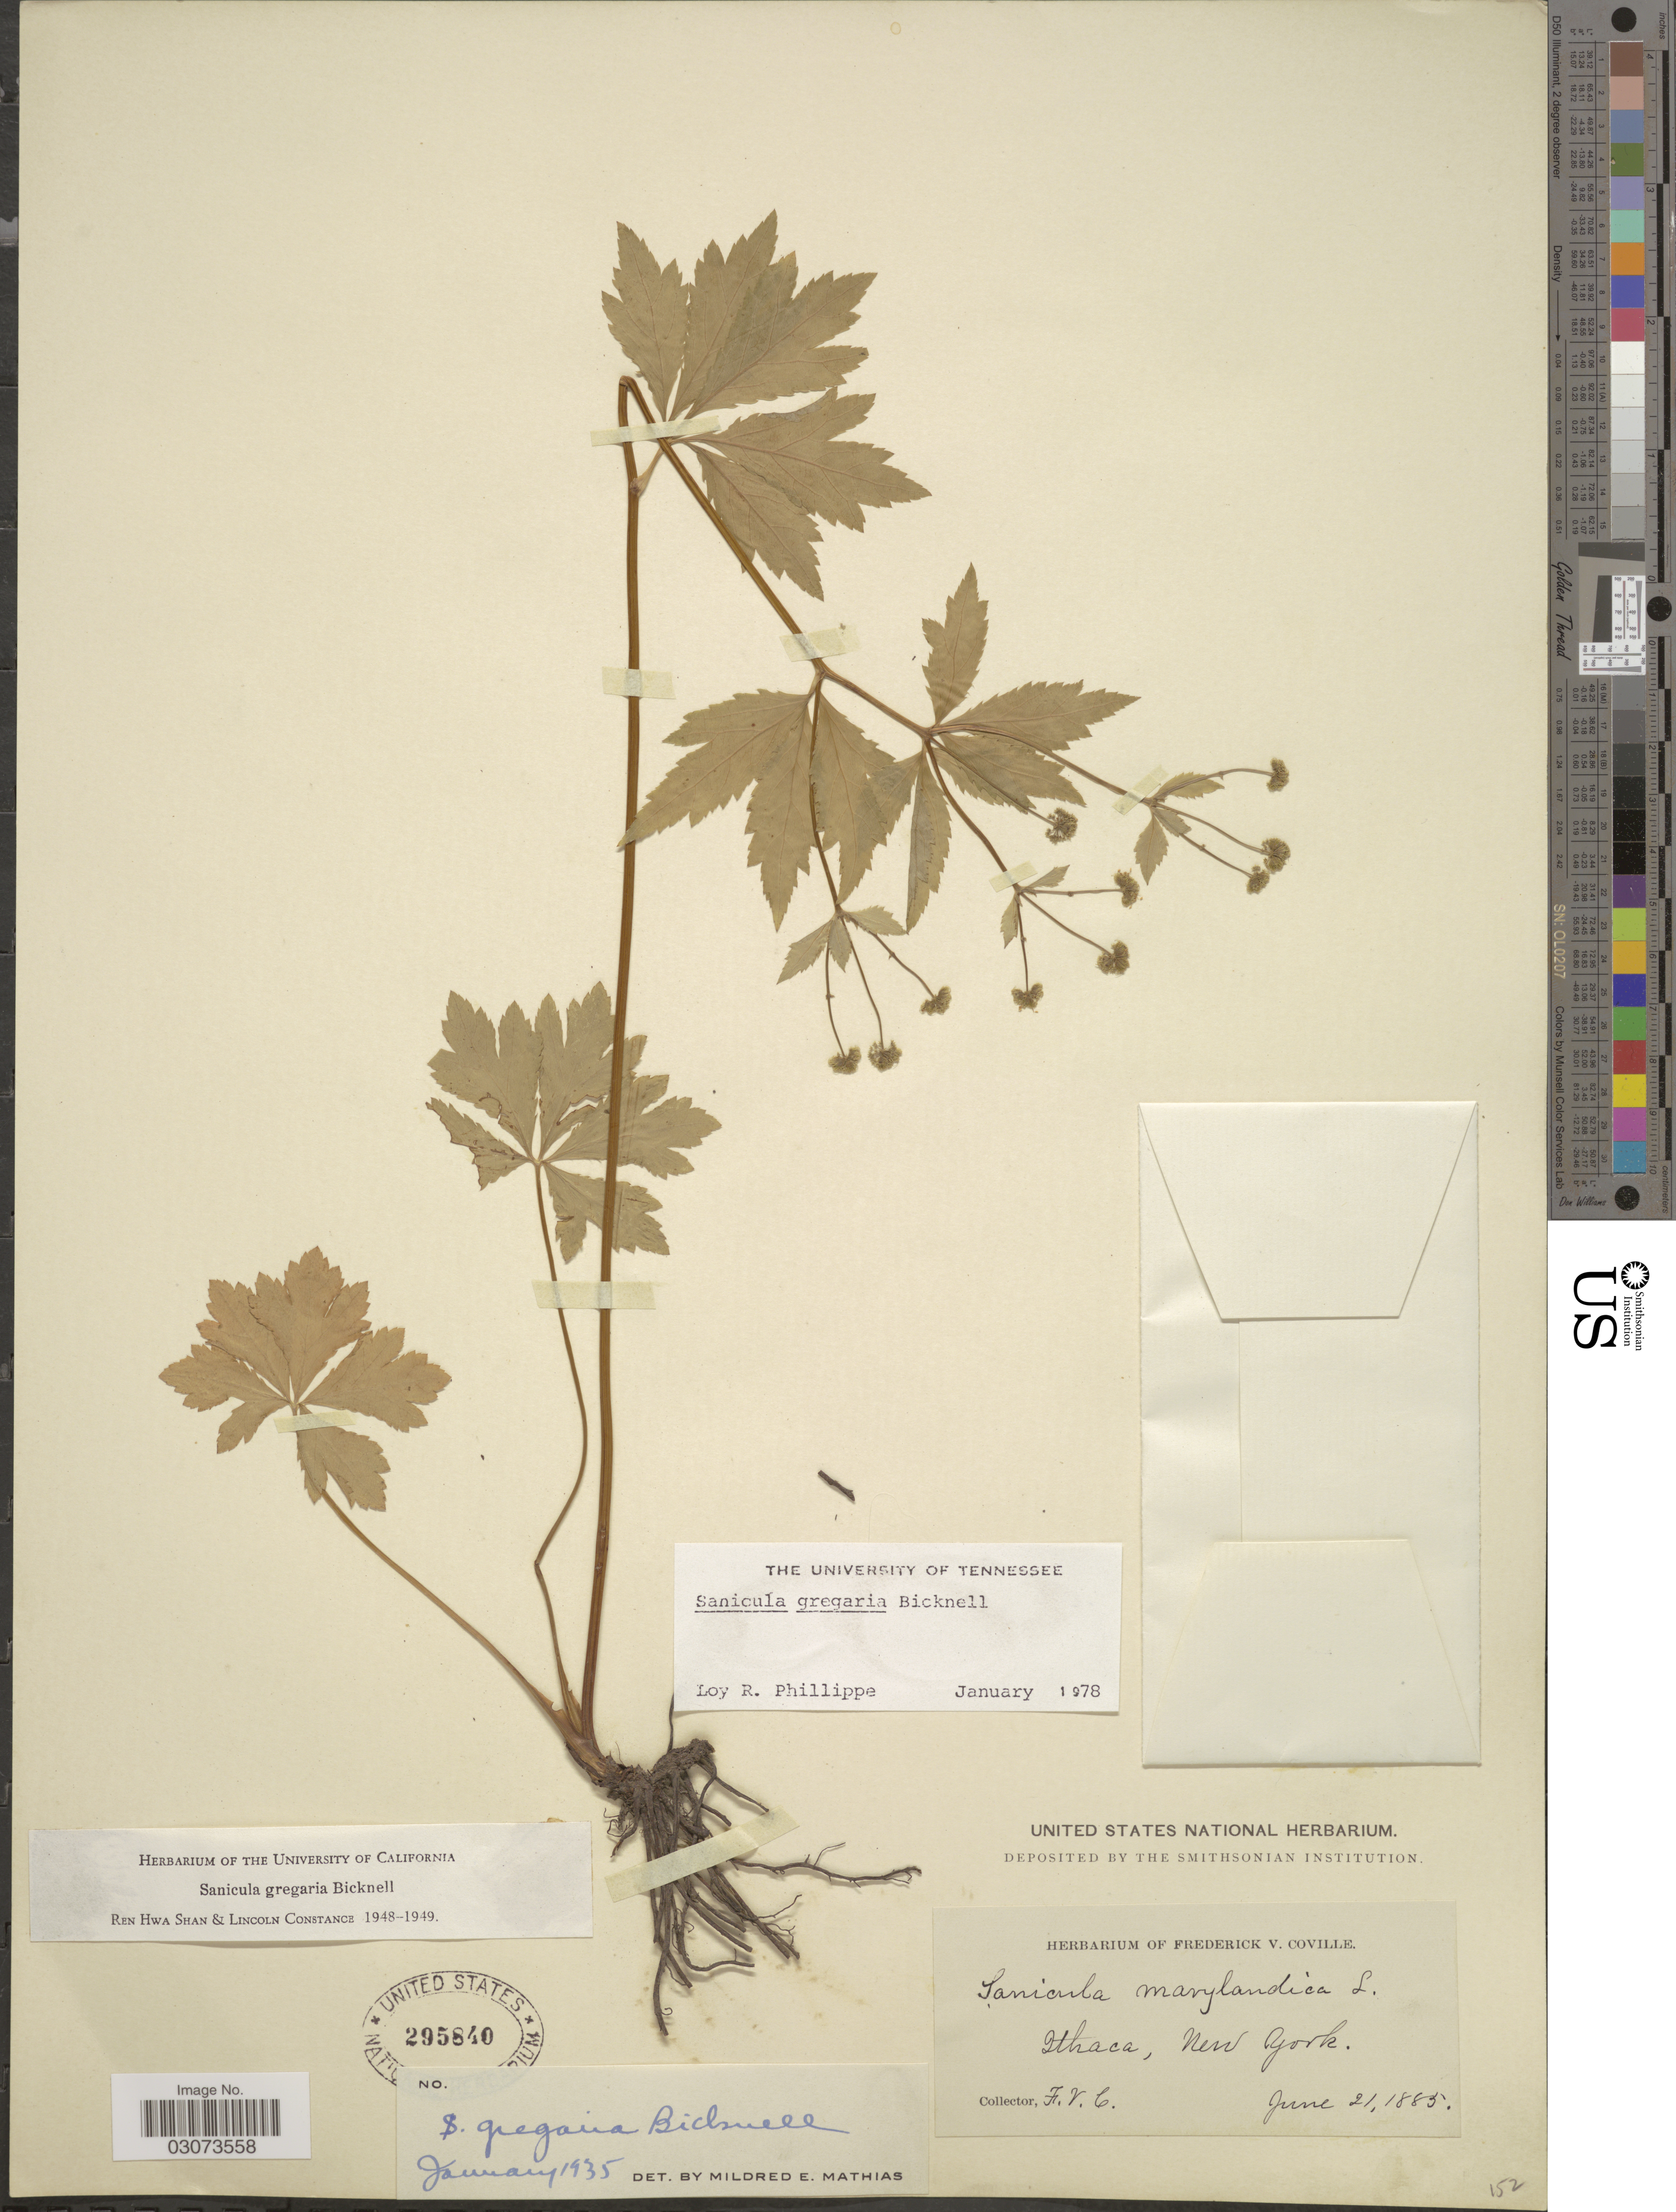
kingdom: Plantae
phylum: Tracheophyta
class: Magnoliopsida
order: Apiales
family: Apiaceae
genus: Sanicula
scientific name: Sanicula gregaria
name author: E.P. Bicknell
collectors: F. V. Coville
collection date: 1885-06-21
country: United States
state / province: New York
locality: Ithaca.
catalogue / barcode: US 295840